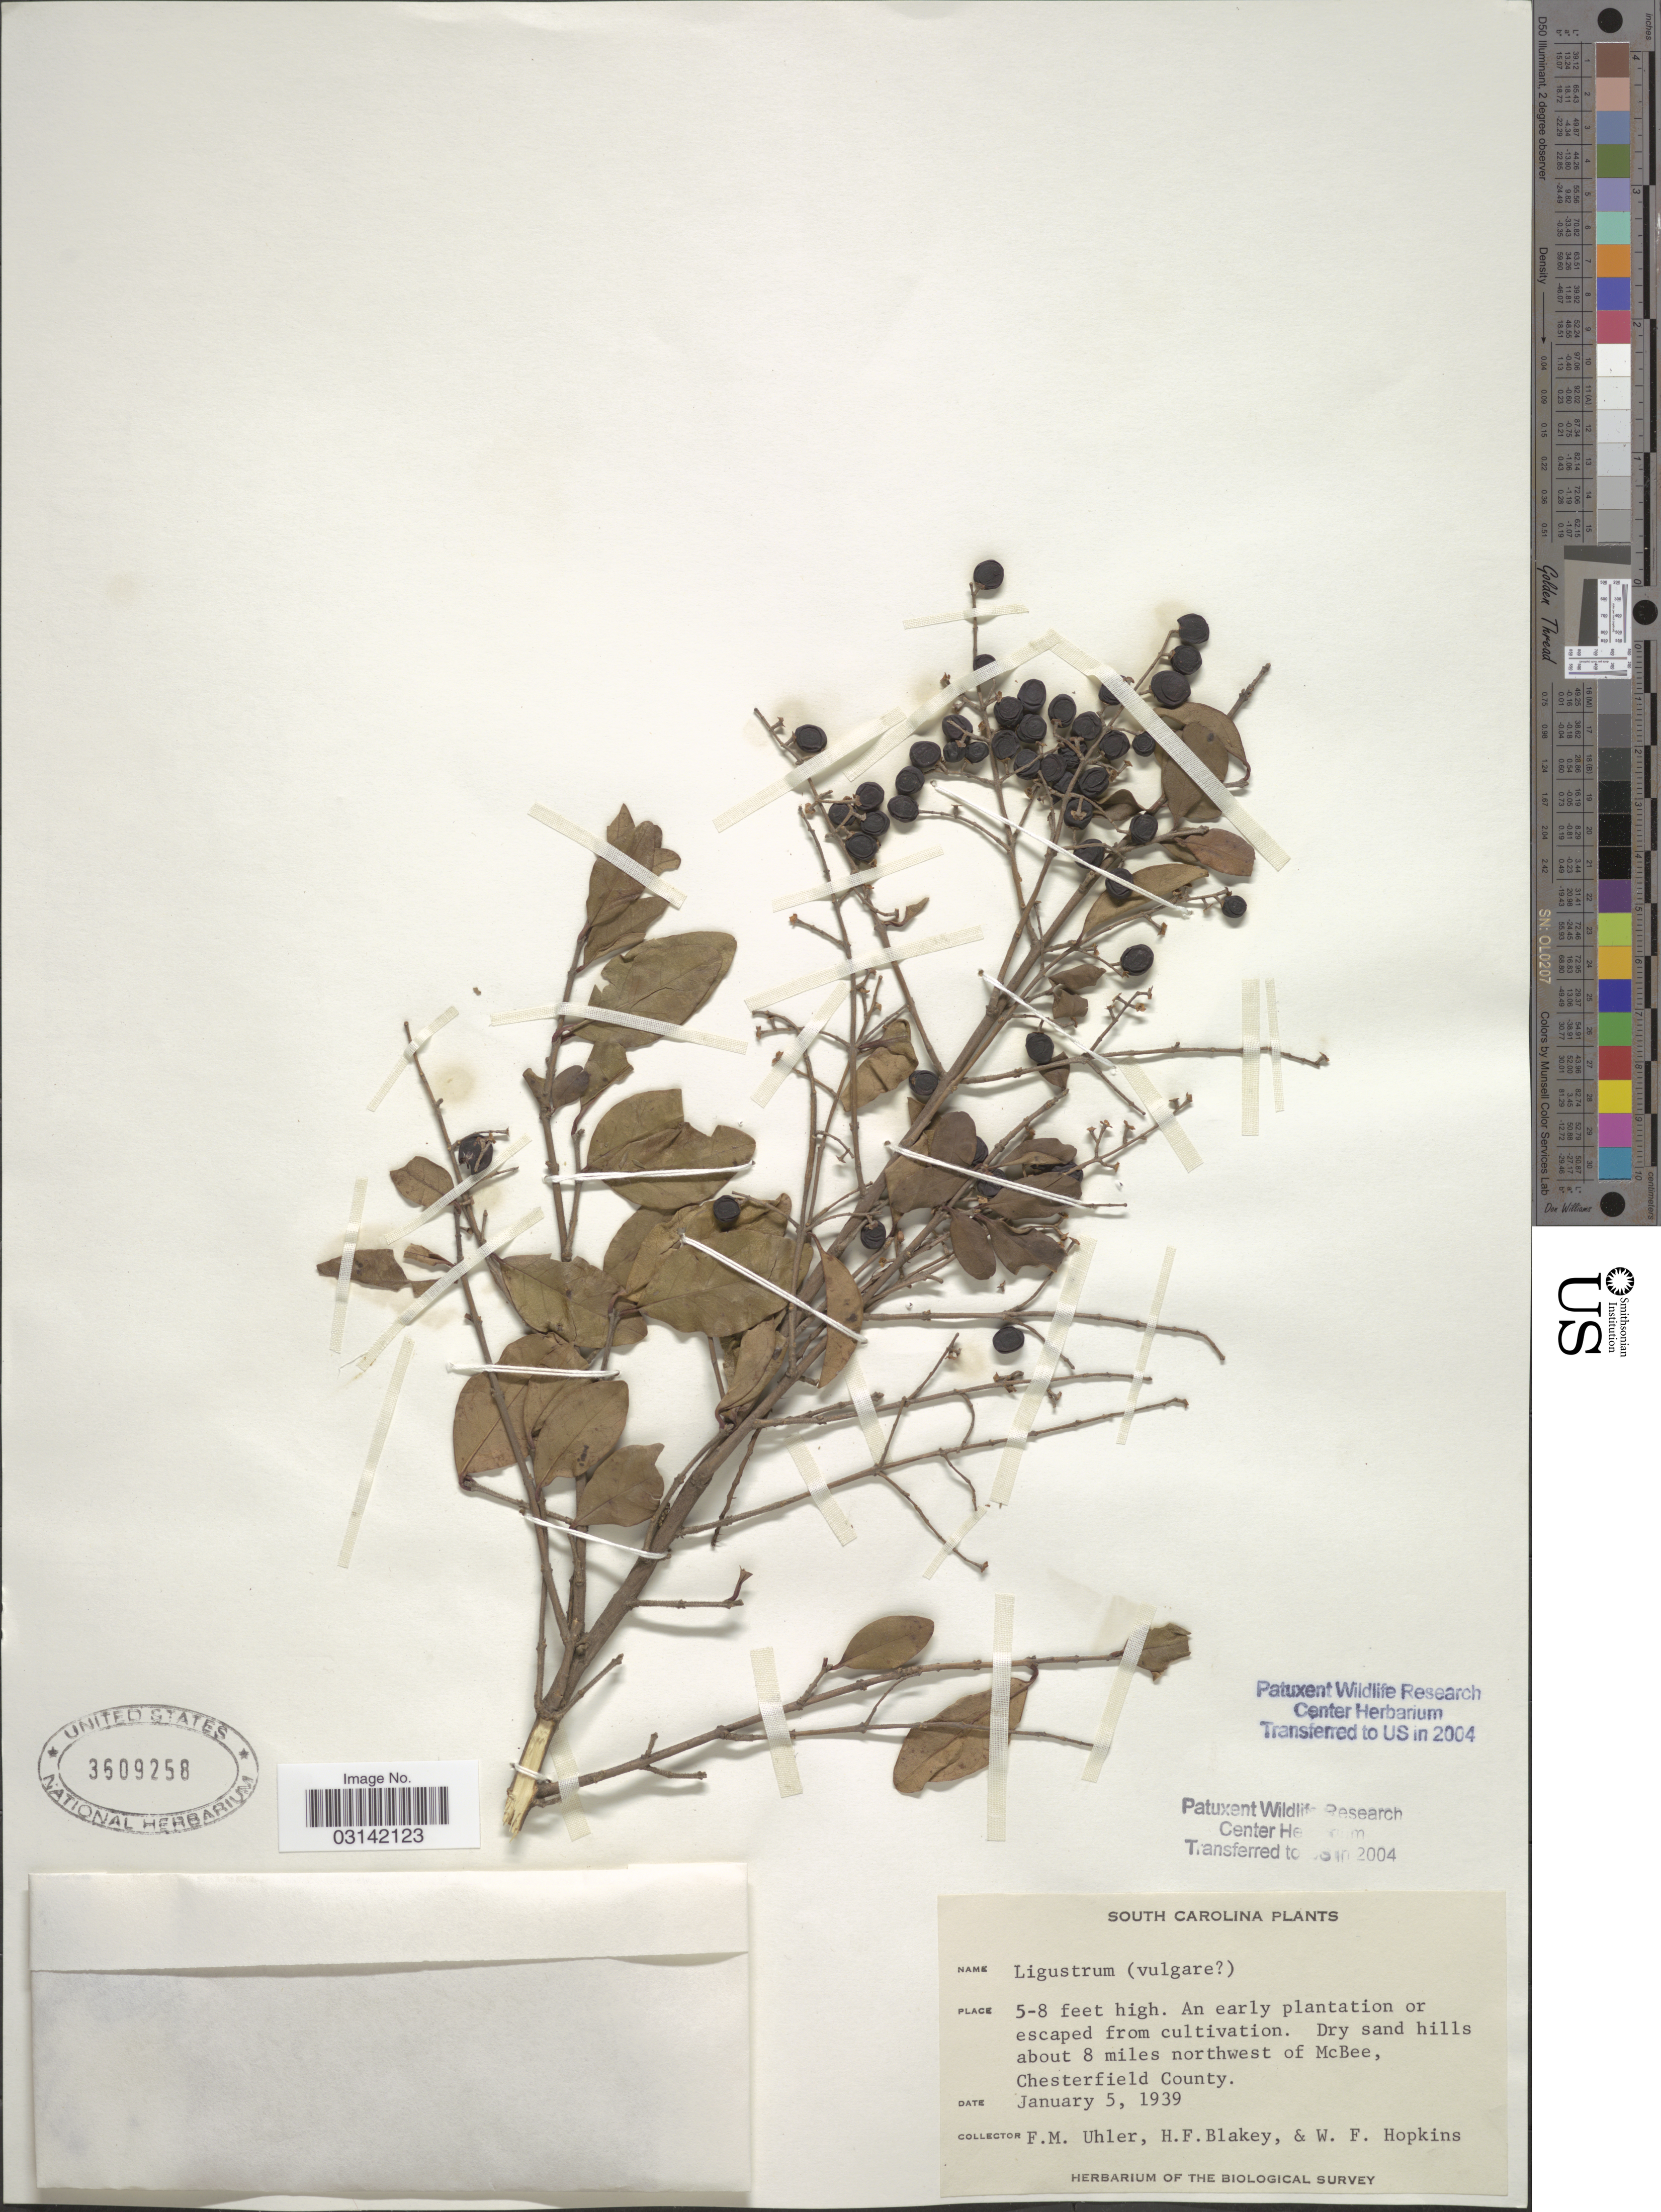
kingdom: Plantae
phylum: Tracheophyta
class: Magnoliopsida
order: Lamiales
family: Oleaceae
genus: Ligustrum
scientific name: Ligustrum vulgare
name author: L.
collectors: F. M. Uhler, H. Blakey & W. Hopkins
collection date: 1939-01-05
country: United States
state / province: South Carolina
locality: Dry sand hills about 8 miles northwest of McBee, Chesterfield County.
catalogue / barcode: US 3609258